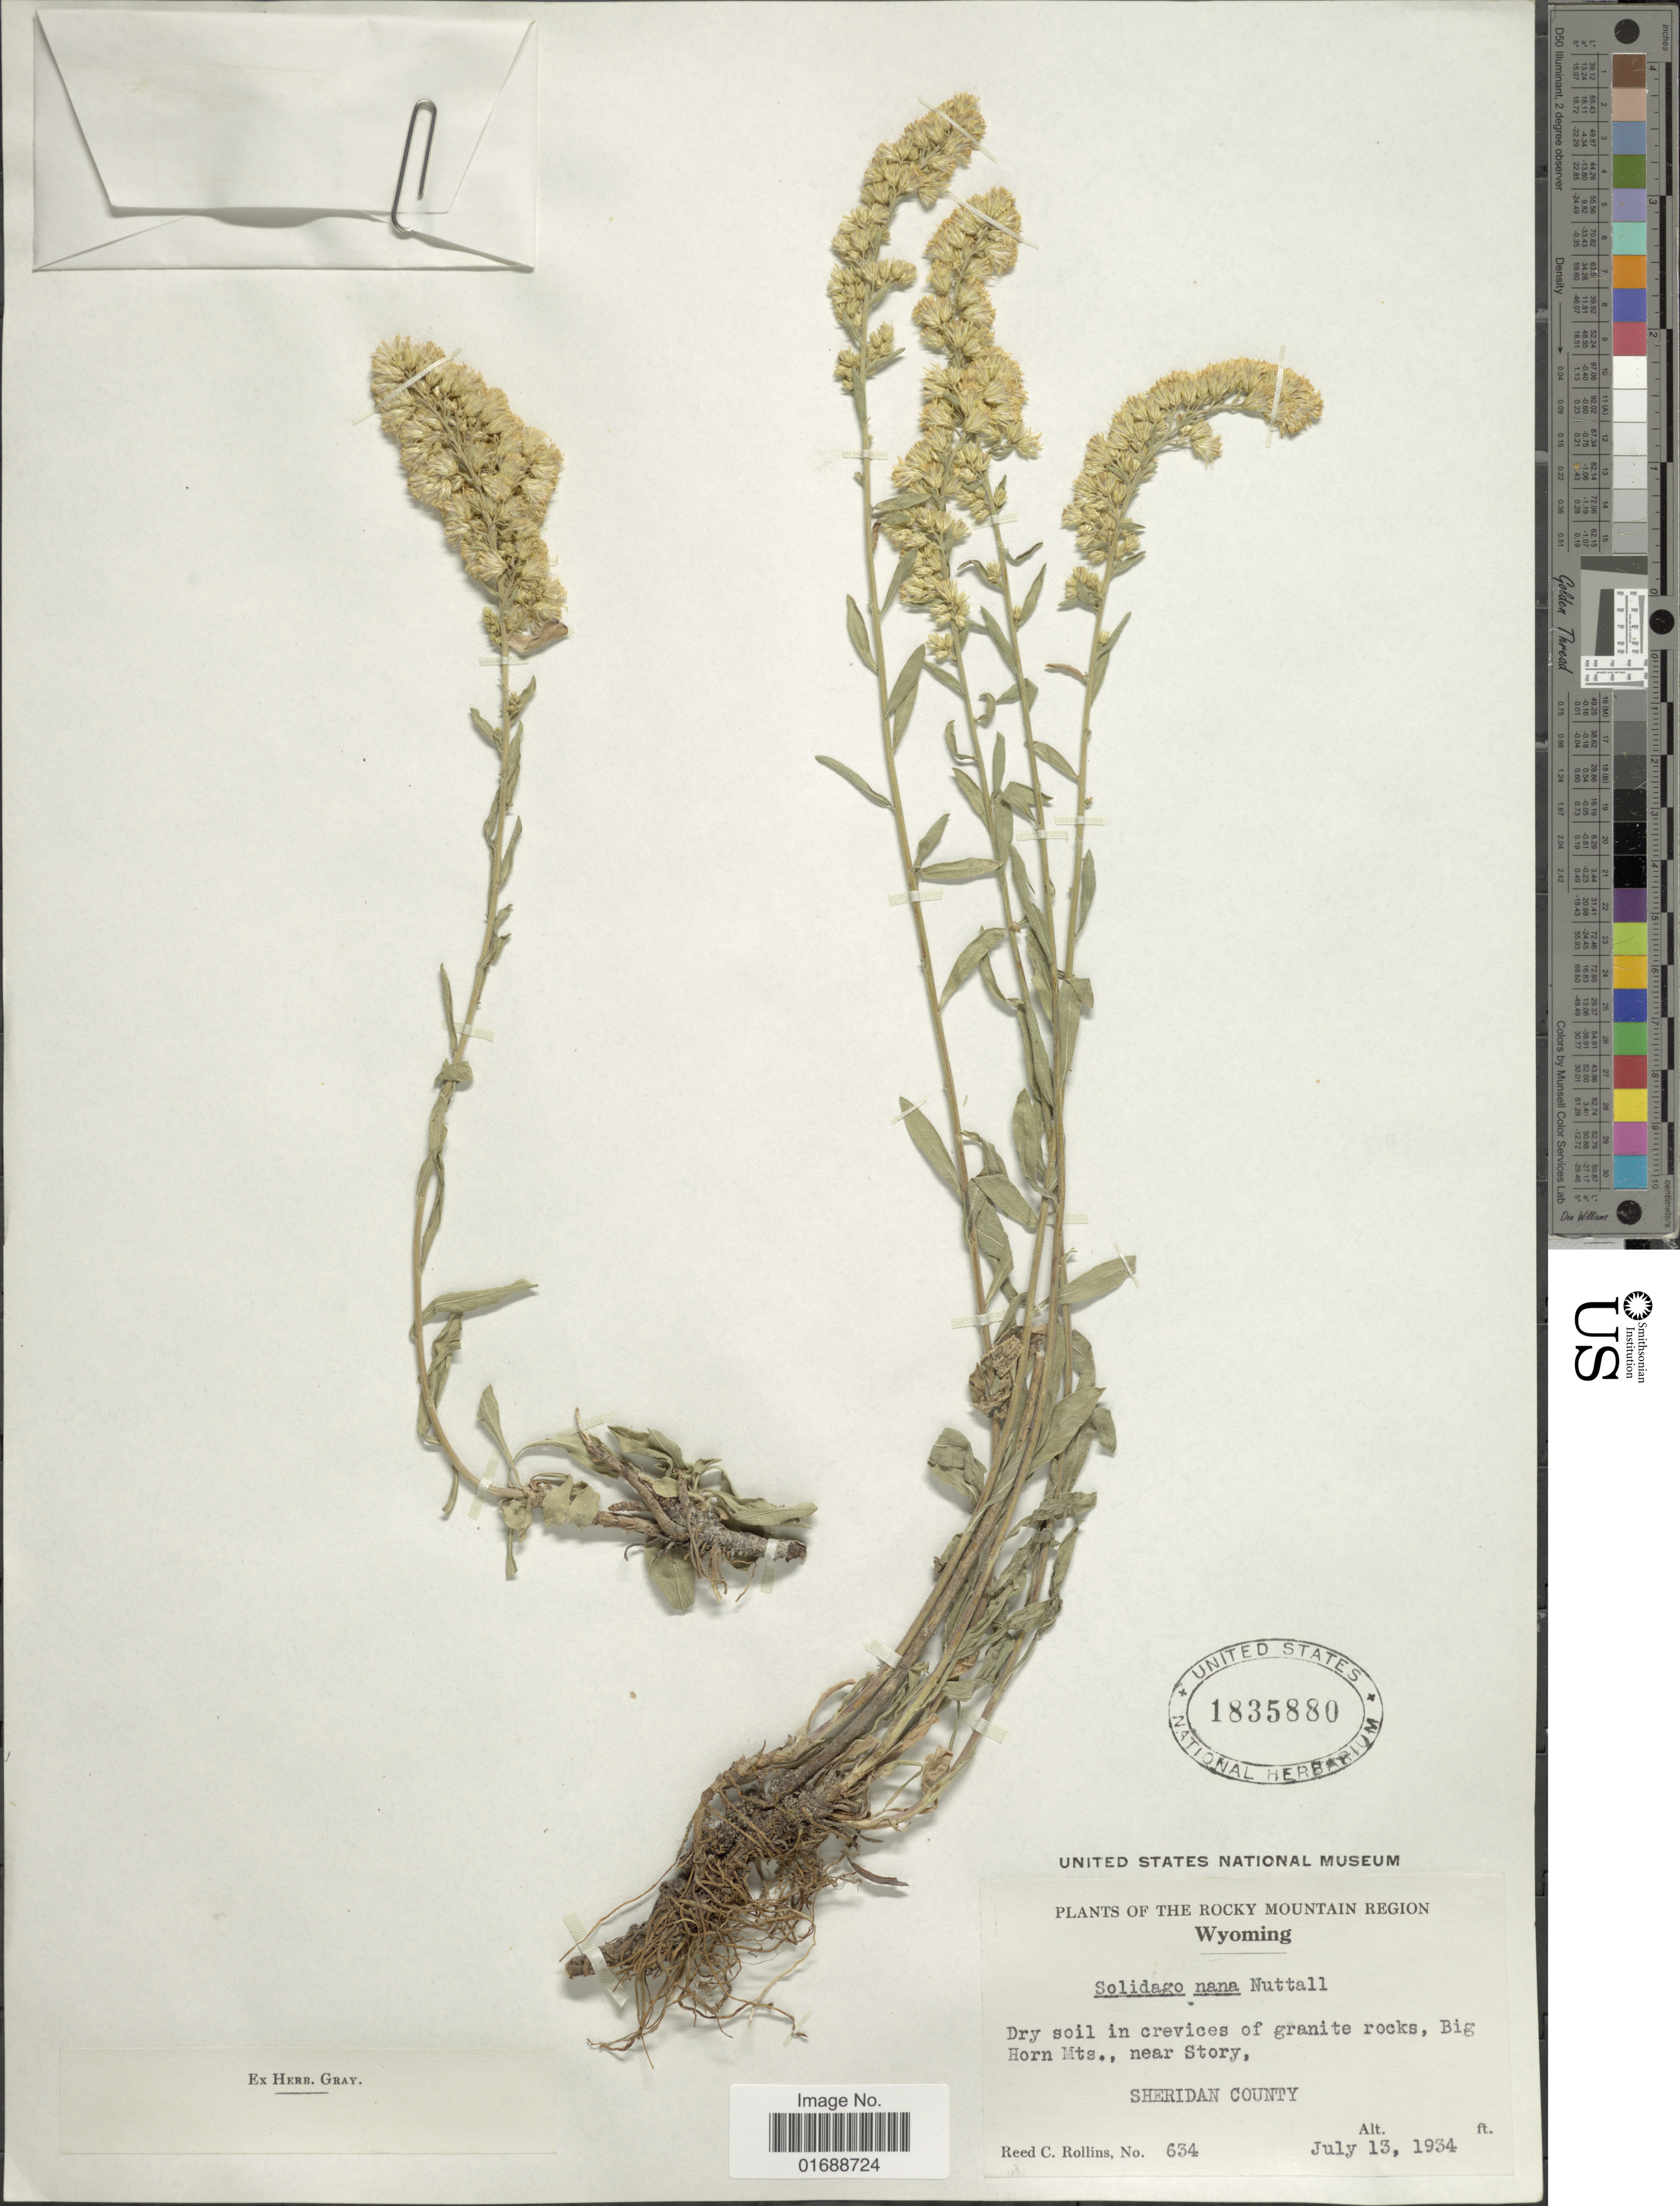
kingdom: Plantae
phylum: Tracheophyta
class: Magnoliopsida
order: Asterales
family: Asteraceae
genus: Solidago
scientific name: Solidago nana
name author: Nutt.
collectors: R. C. Rollins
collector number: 634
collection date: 1934-07-13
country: United States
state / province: Wyoming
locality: Big Horn Mts., near Story, Sheridan County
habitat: dry soil in crevices of granite rocks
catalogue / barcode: US 1835880